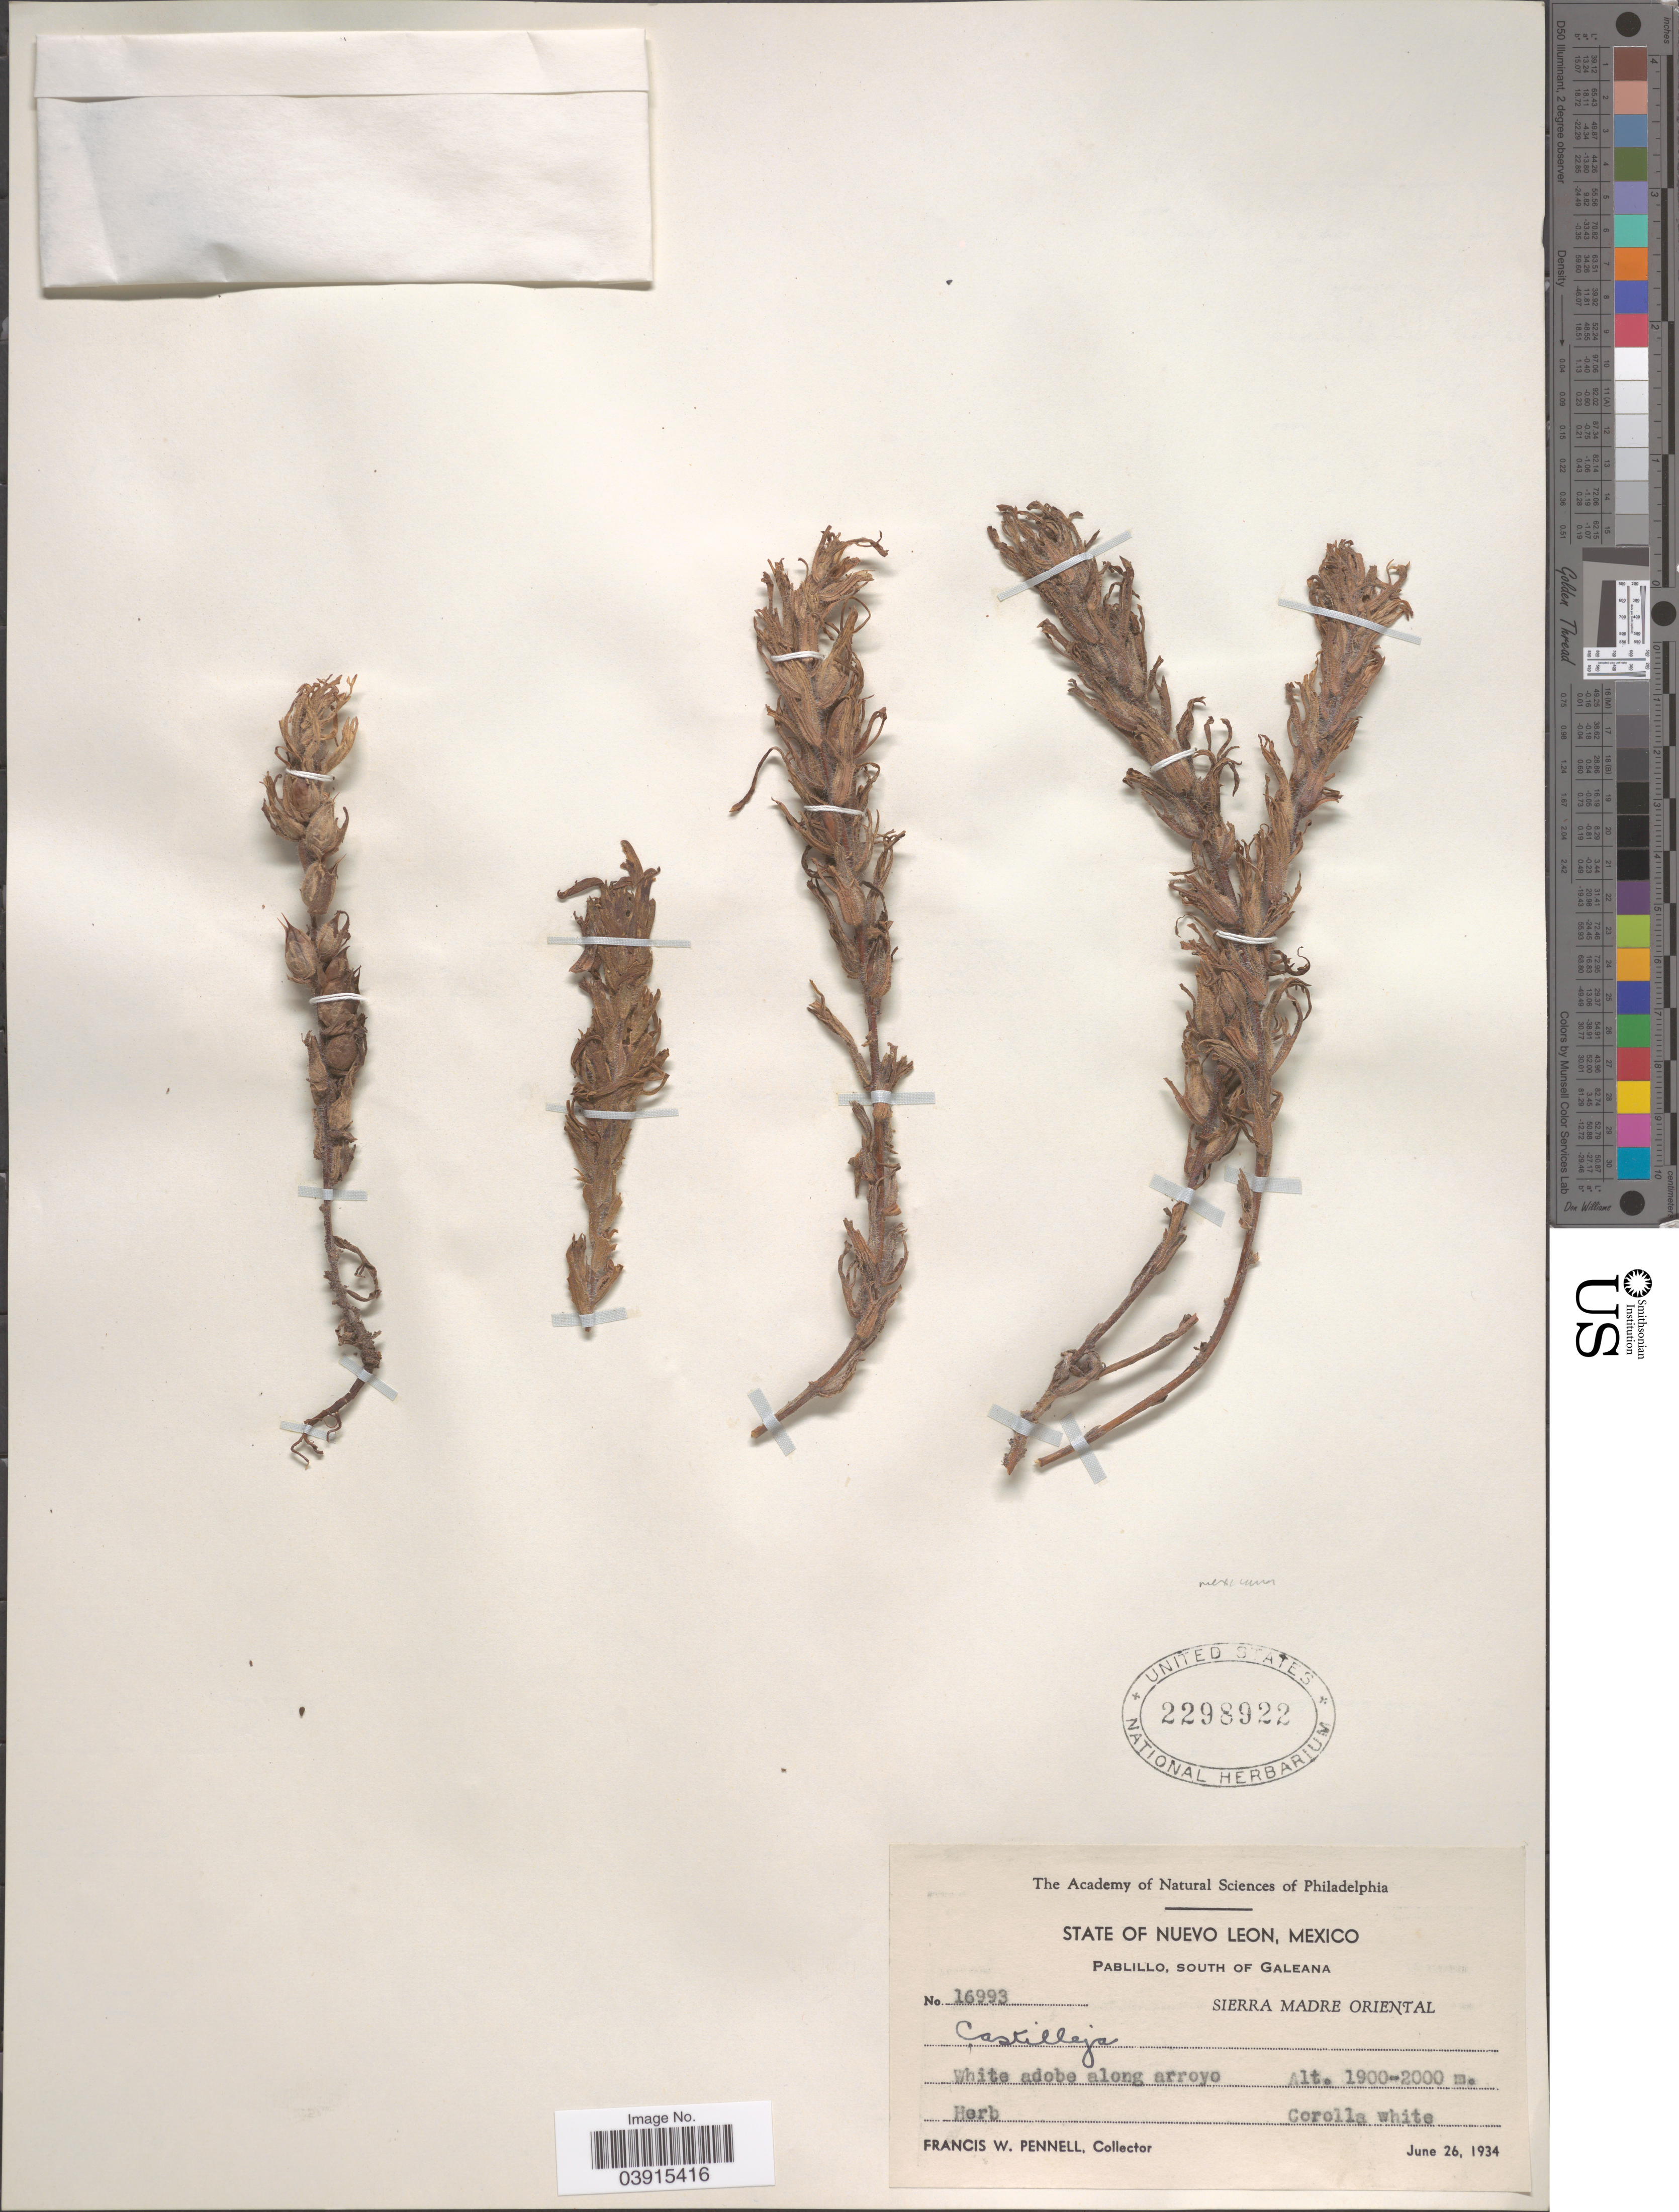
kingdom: Plantae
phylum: Tracheophyta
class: Magnoliopsida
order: Lamiales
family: Orobanchaceae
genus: Castilleja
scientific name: Castilleja mexicana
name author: (Hemsl.) A. Gray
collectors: F. W. Pennell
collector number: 16993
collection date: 1934-06-26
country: Mexico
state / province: Nuevo León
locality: Pablillo, south of Galeana. Sierra Madre Oriental.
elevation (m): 1900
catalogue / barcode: US 2298922